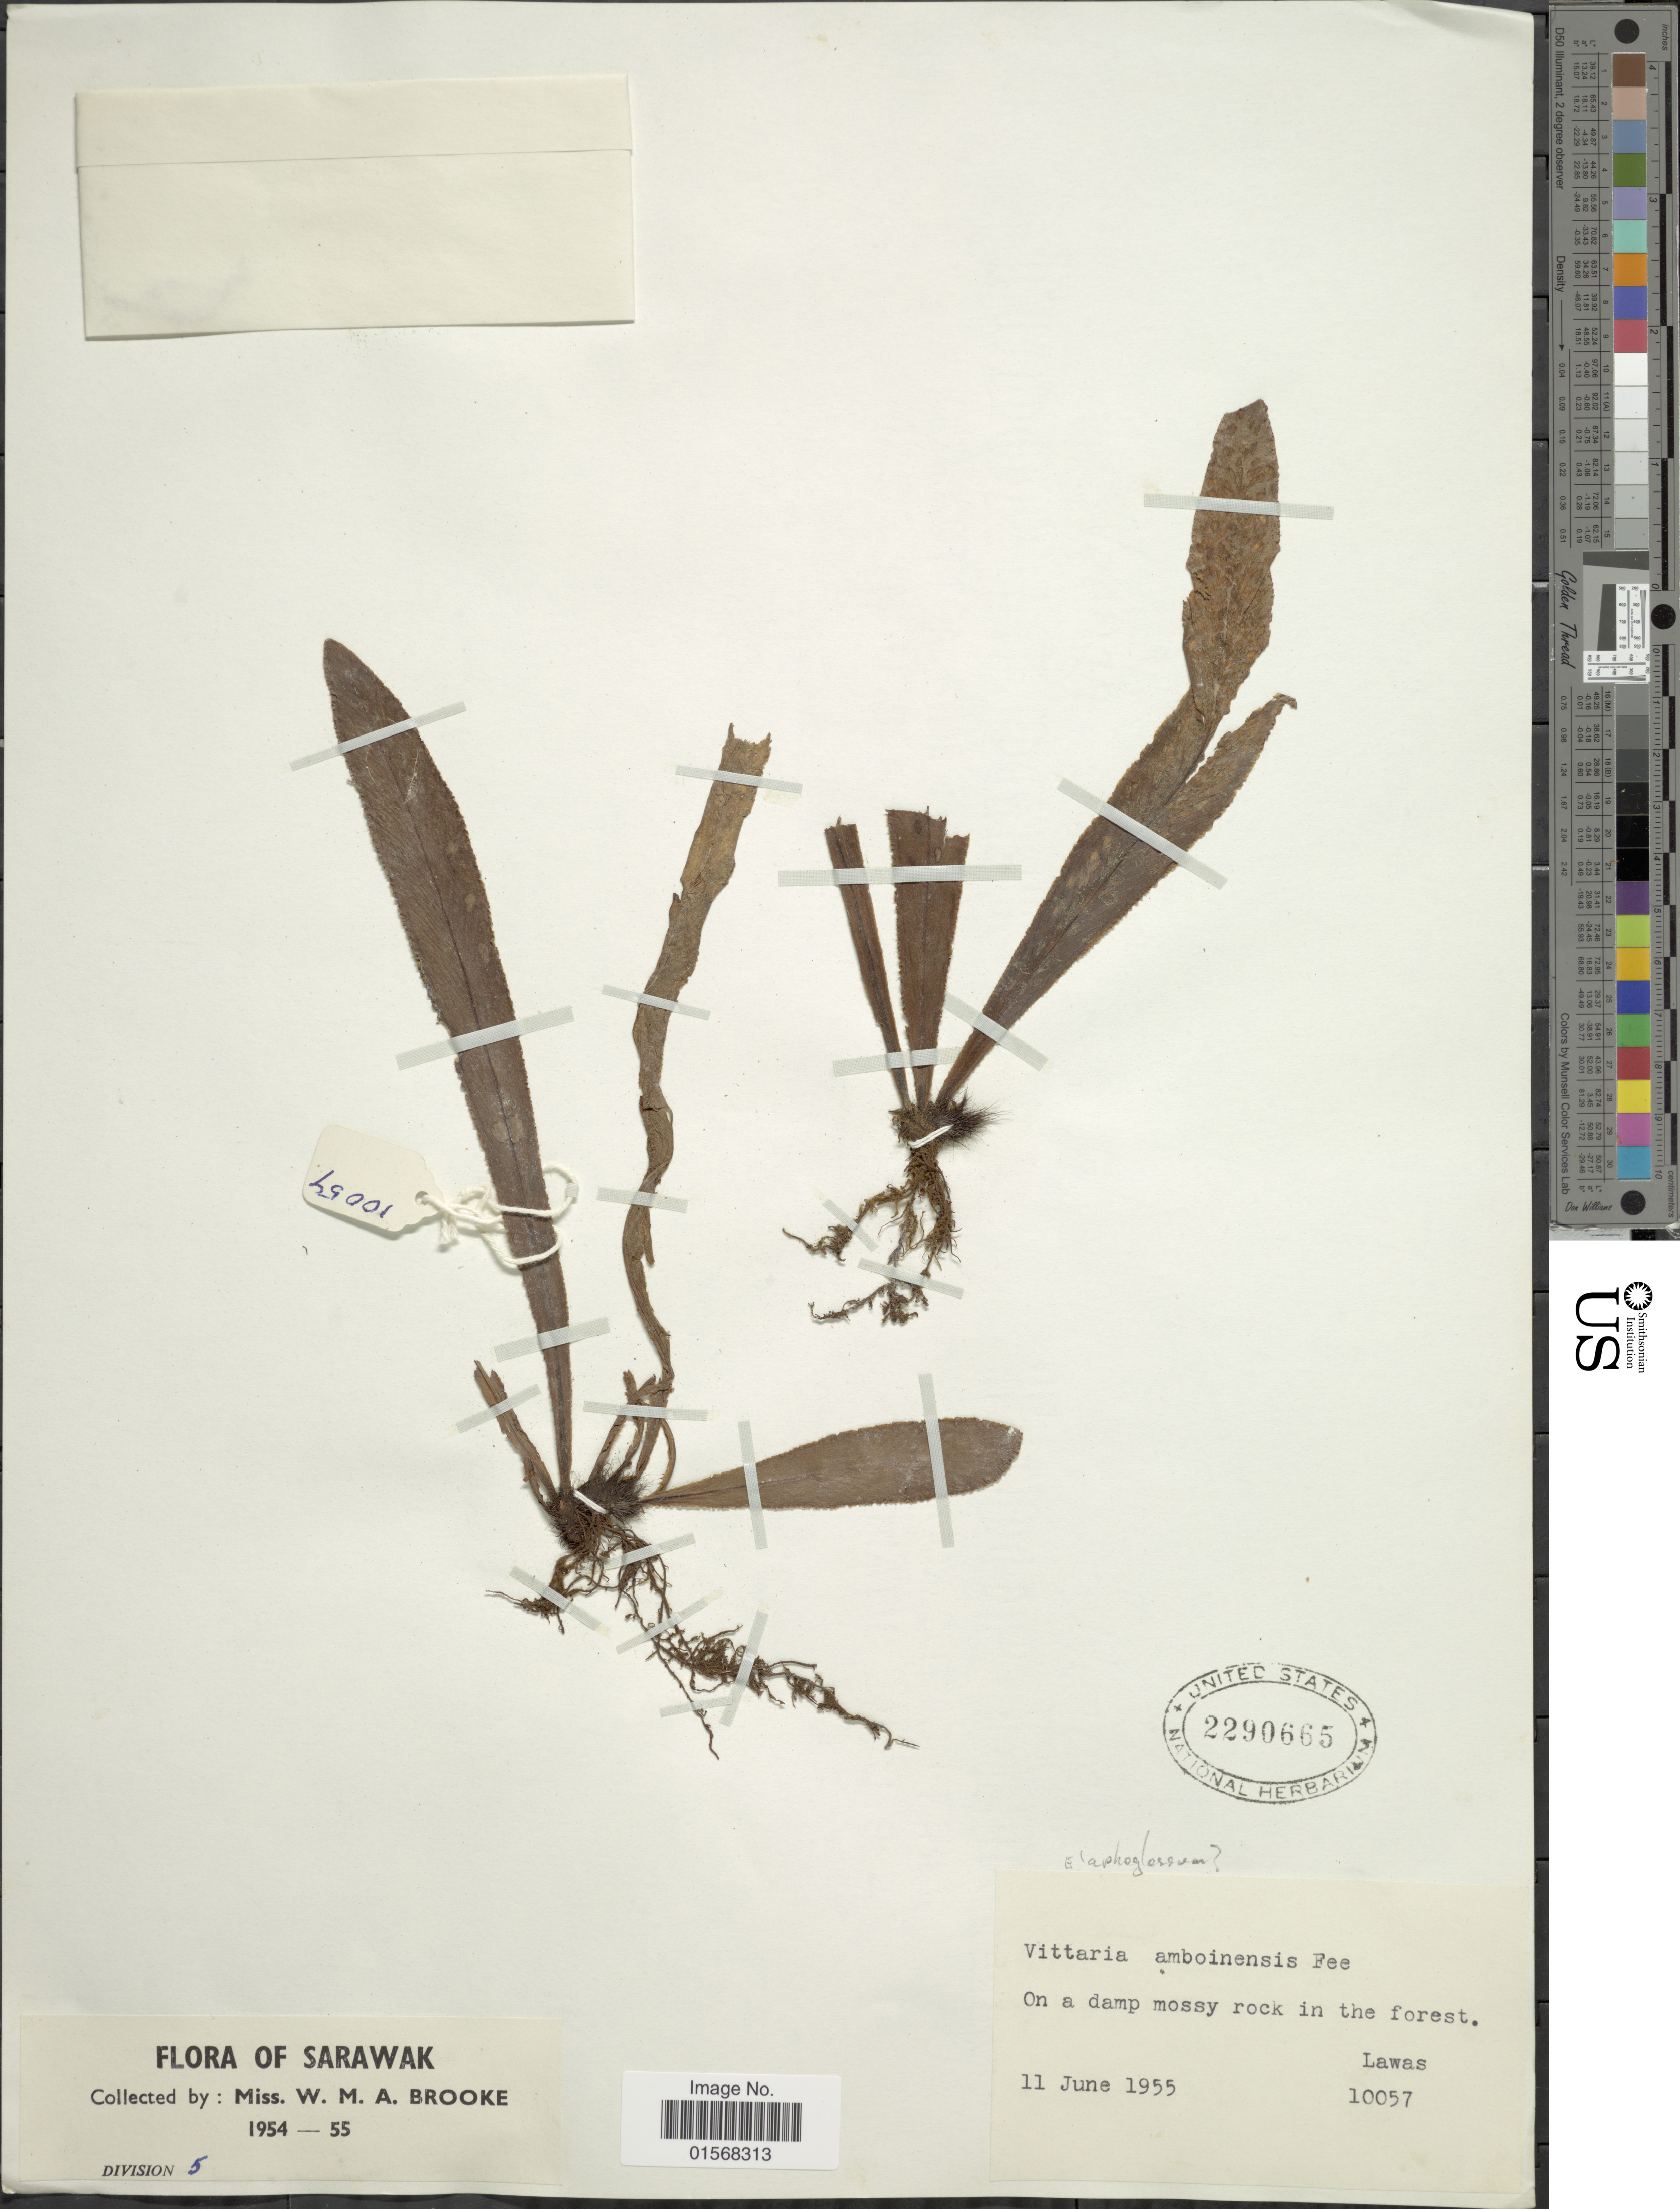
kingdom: Plantae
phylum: Tracheophyta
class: Polypodiopsida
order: Polypodiales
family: Dryopteridaceae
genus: Elaphoglossum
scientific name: Elaphoglossum sp.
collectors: W. Brooke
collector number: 10057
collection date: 1955-06-11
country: Malaysia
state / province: Sarawak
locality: Sarawak, Lawas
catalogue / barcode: US 2290665